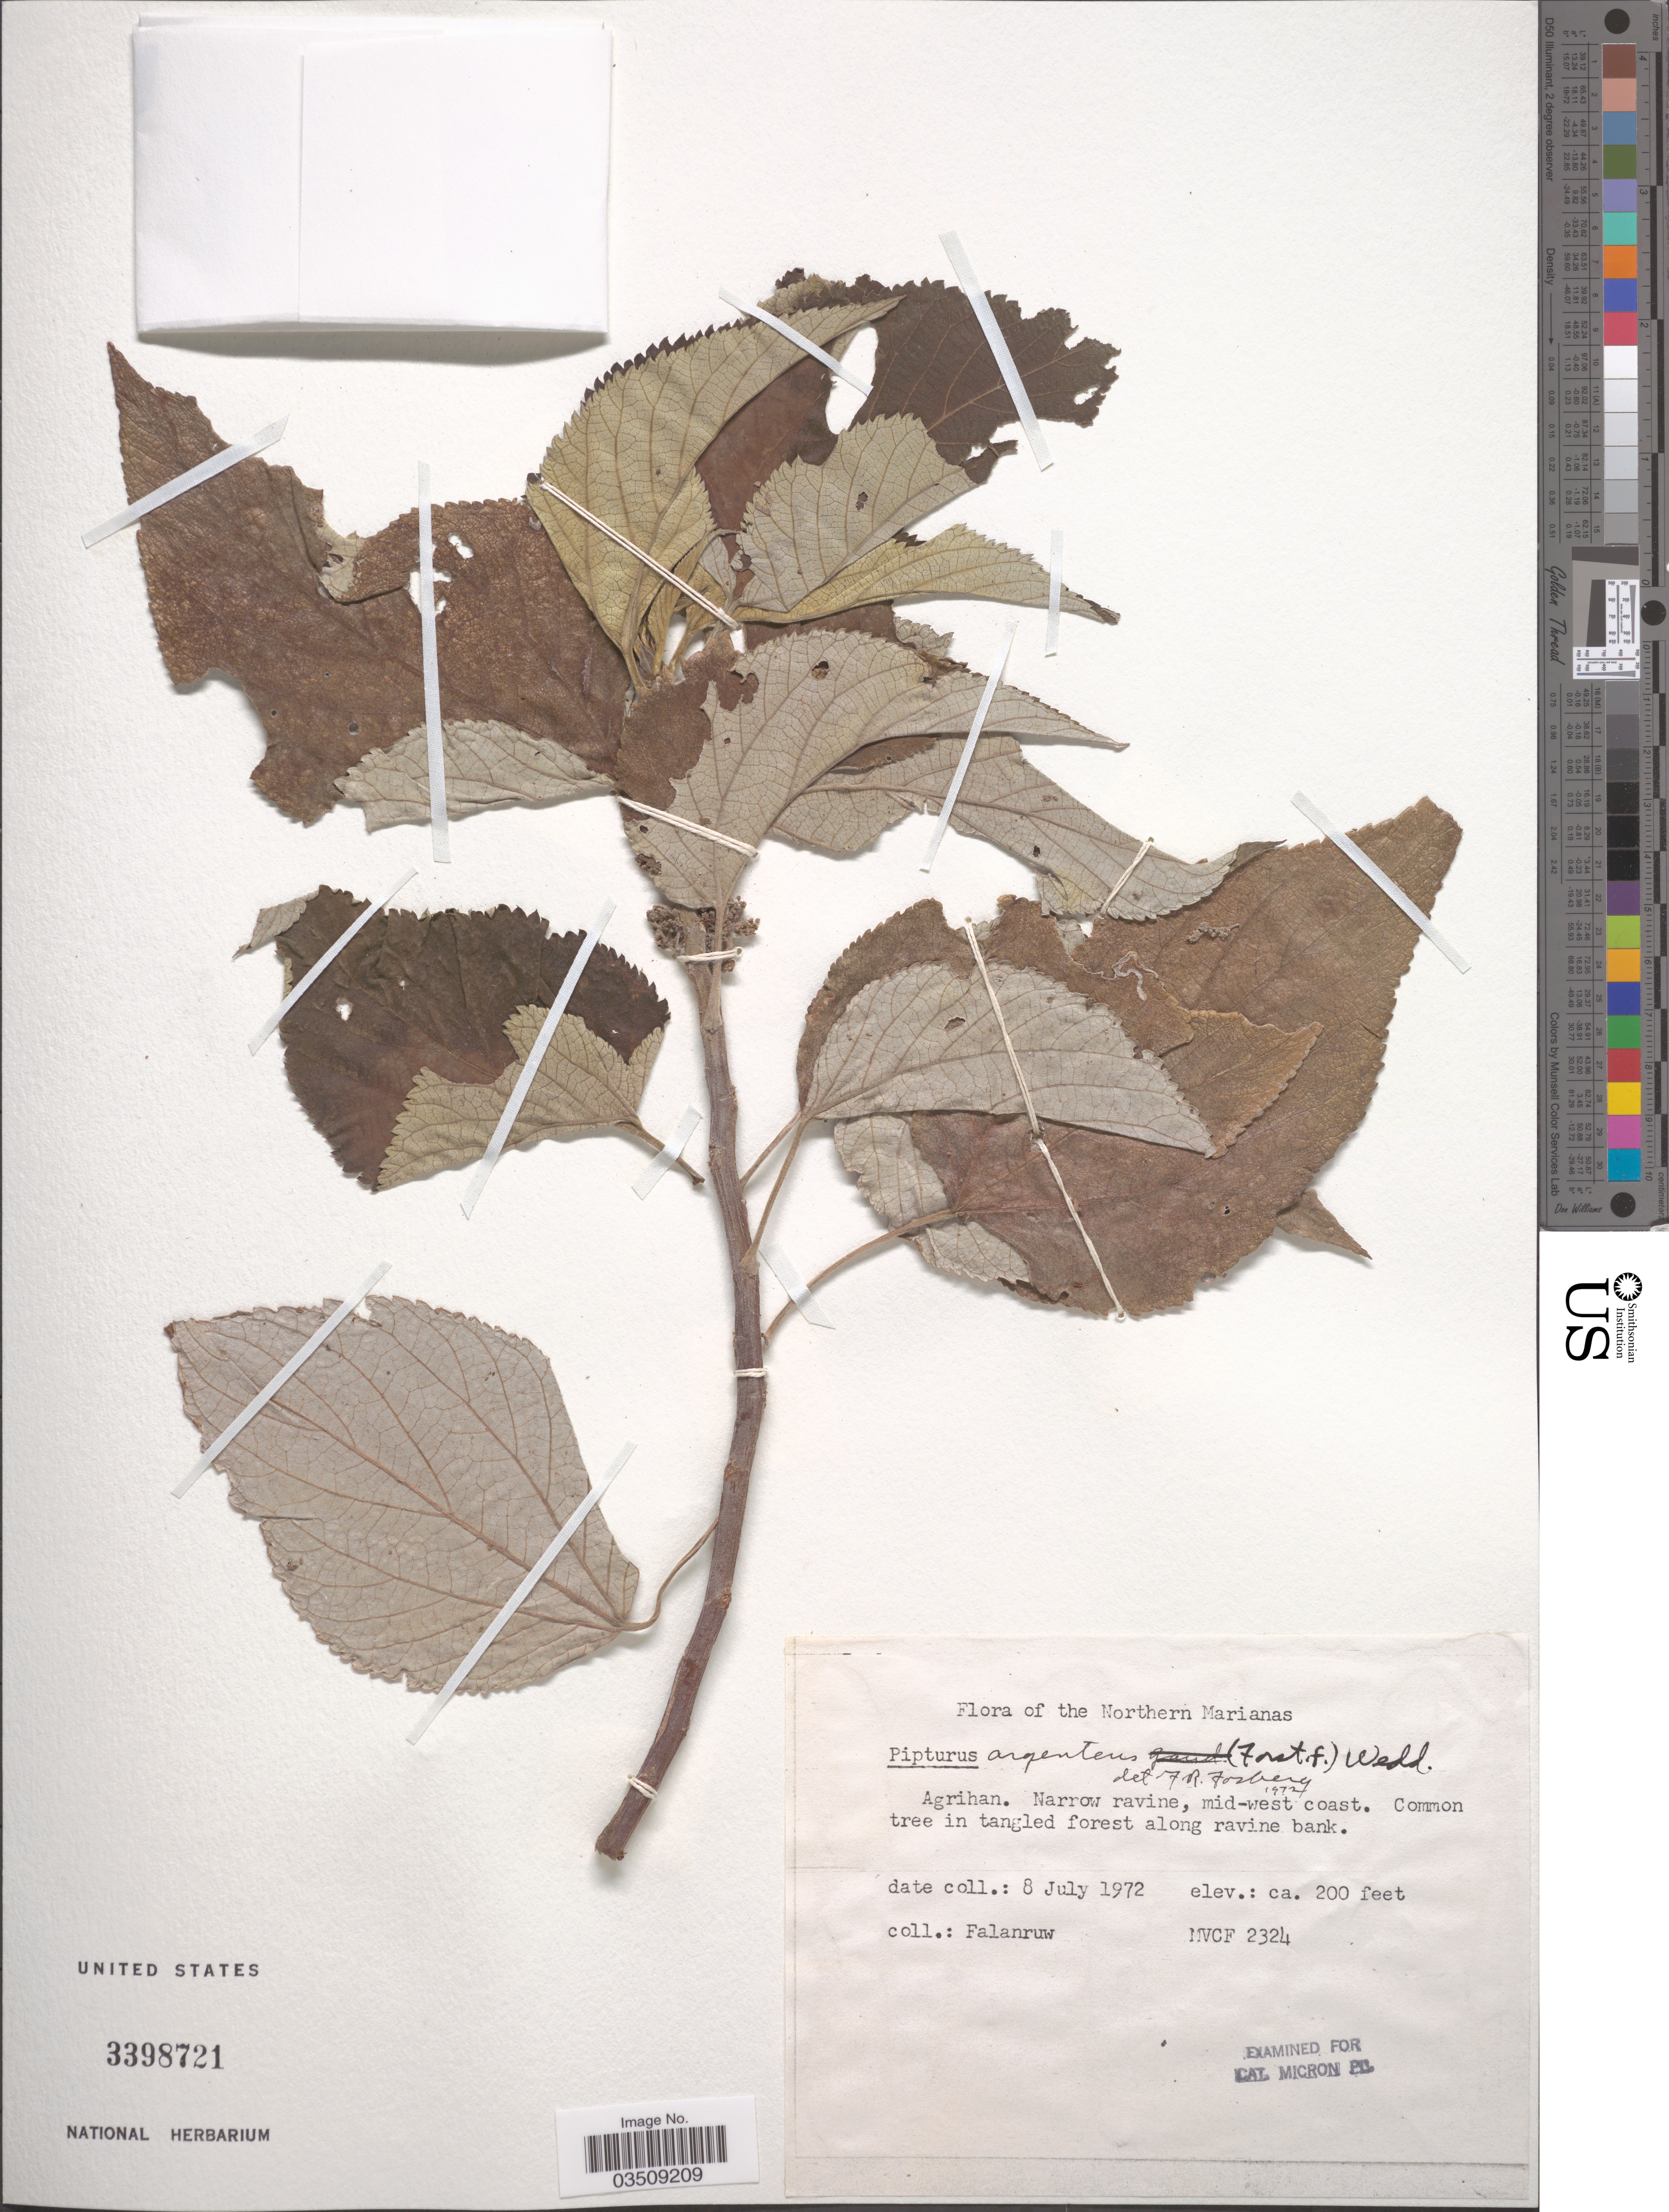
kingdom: Plantae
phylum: Tracheophyta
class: Magnoliopsida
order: Rosales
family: Urticaceae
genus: Pipturus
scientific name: Pipturus argenteus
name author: (G. Forst.) Wedd.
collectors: Falanruw, --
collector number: MVCF2324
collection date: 1972-07-08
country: Northern Mariana Islands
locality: Northern Marianas. Agrihan. Narrow ravine, mid-west coast.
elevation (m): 61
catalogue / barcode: US 3398721